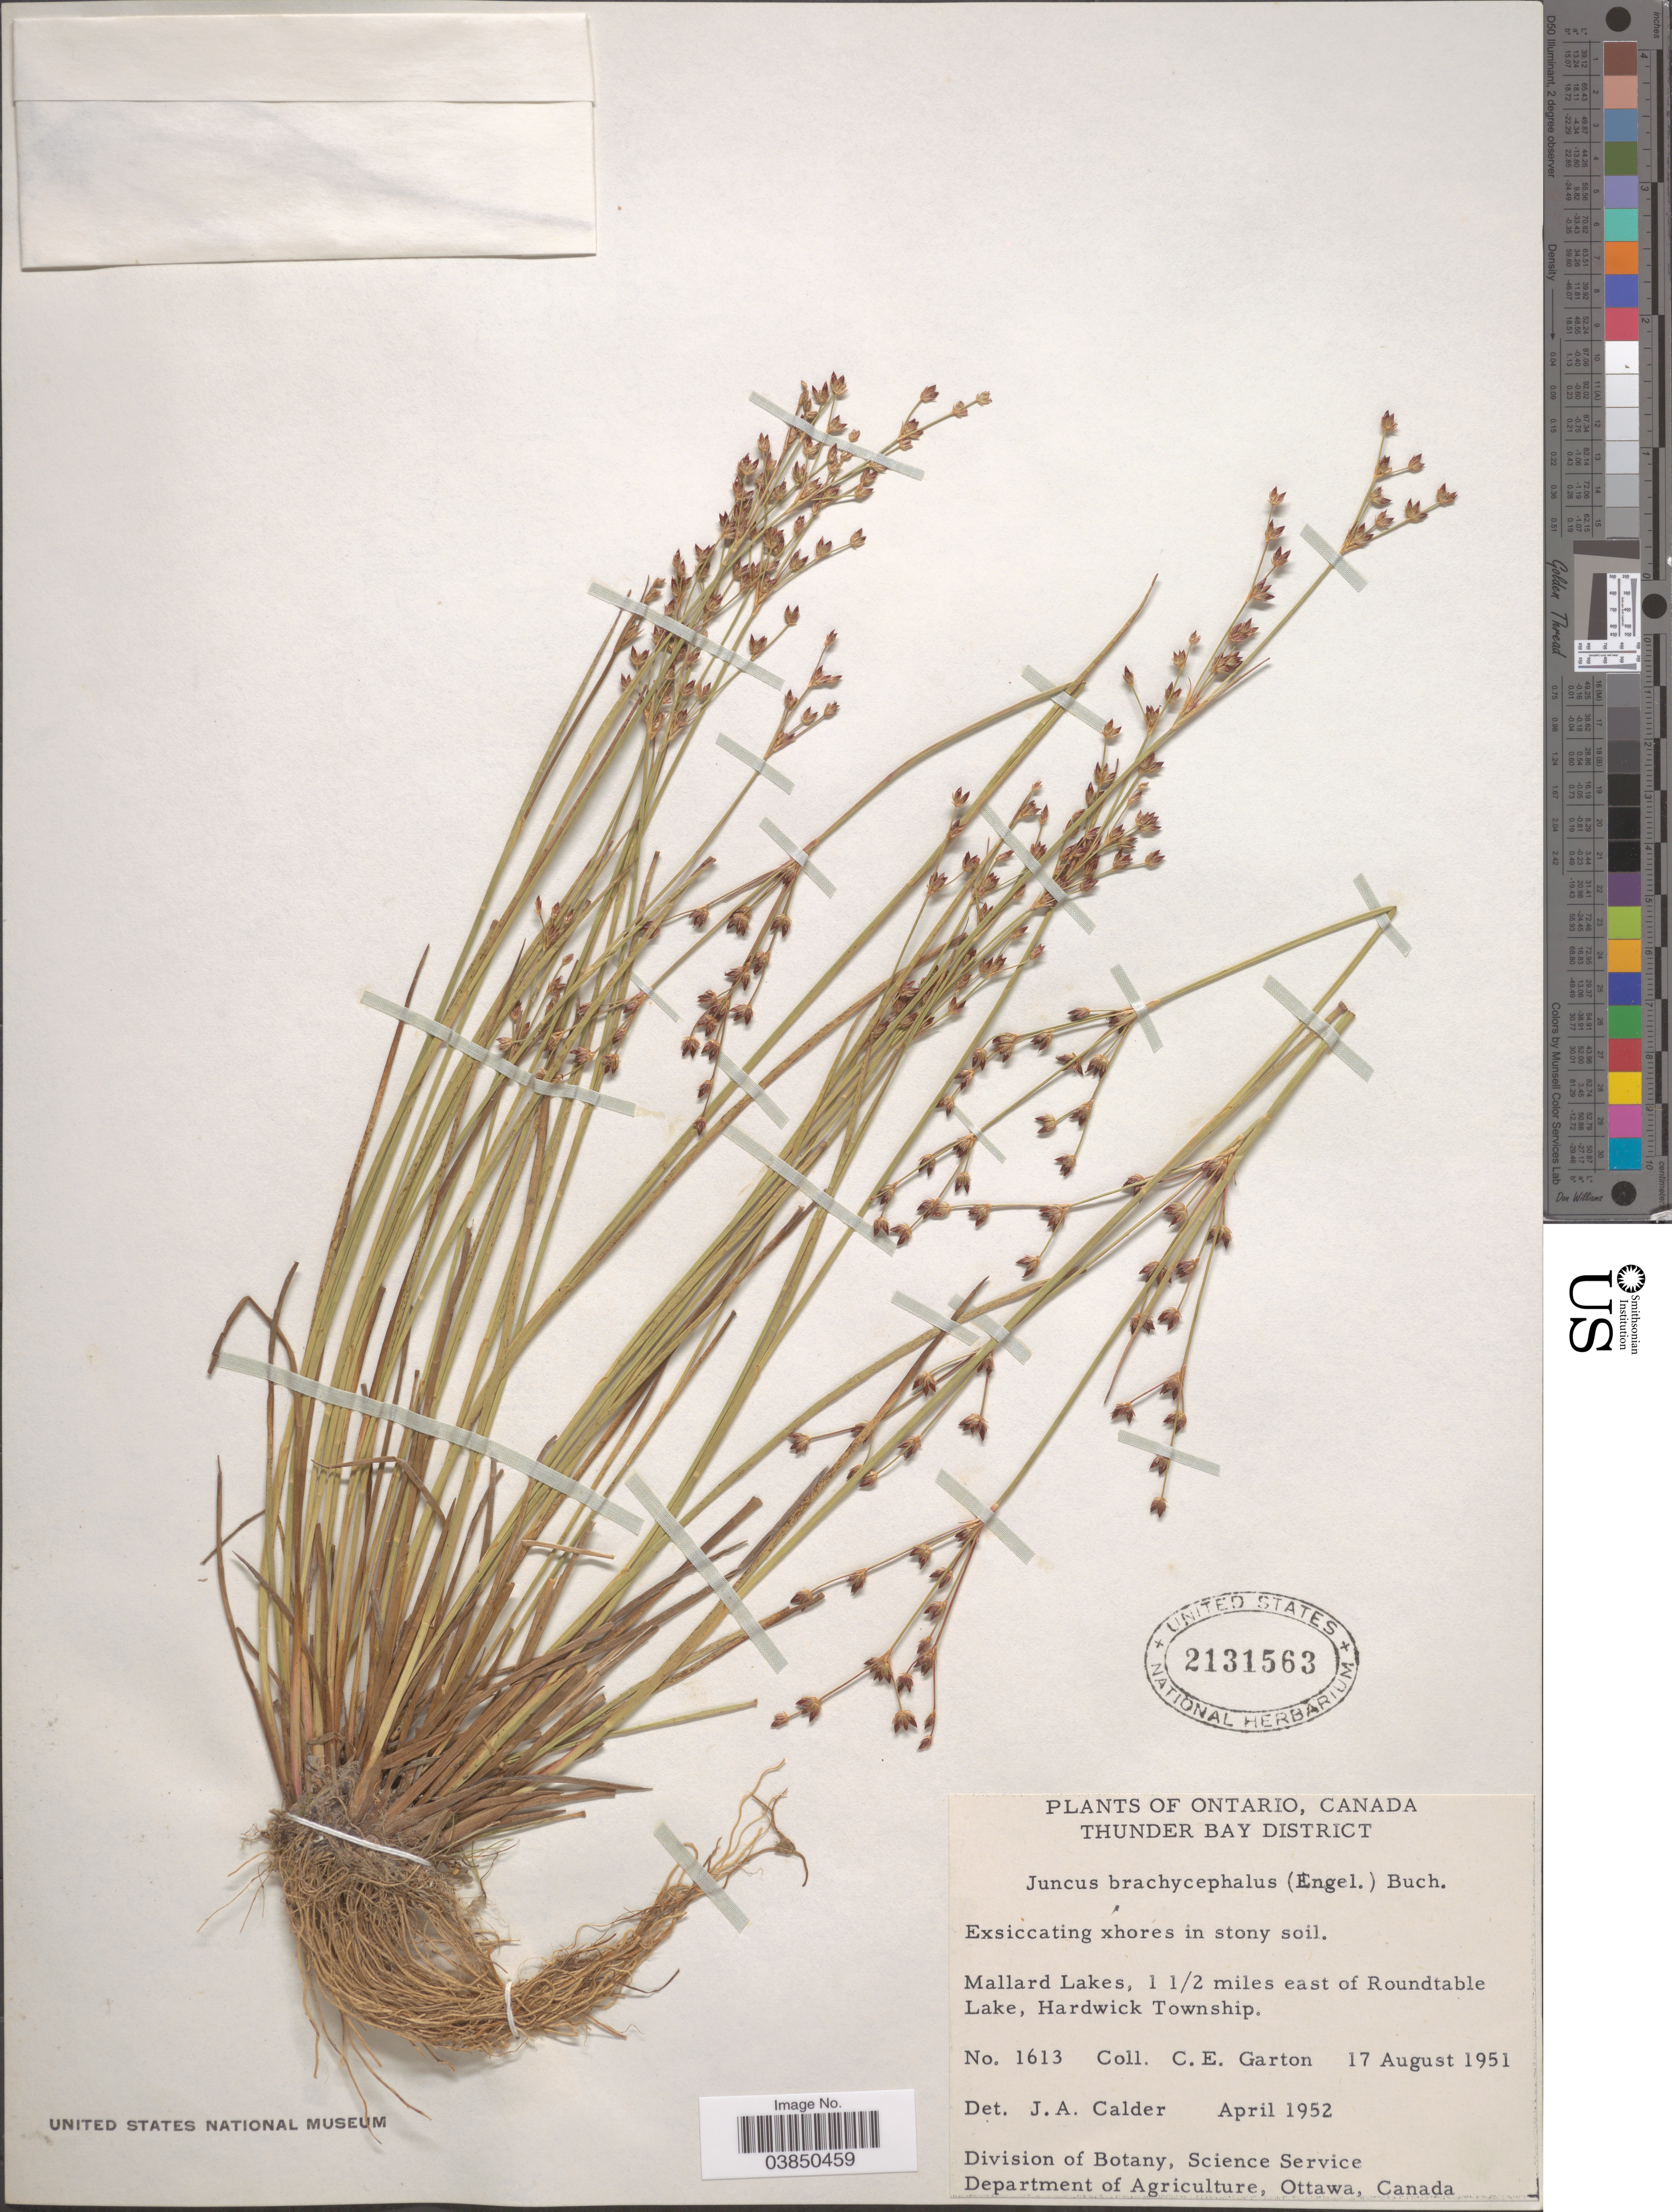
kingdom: Plantae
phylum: Tracheophyta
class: Liliopsida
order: Poales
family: Juncaceae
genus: Juncus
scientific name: Juncus brachycephalus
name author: (Engelm.) Buchenau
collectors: J. A. Calder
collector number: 1613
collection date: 1951-08-17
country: Canada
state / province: Ontario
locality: Thunder Bay District. Mallard Lakes, 1 ½ miles east of Roundtable Lake, Hardwick Township.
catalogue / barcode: US 2131563